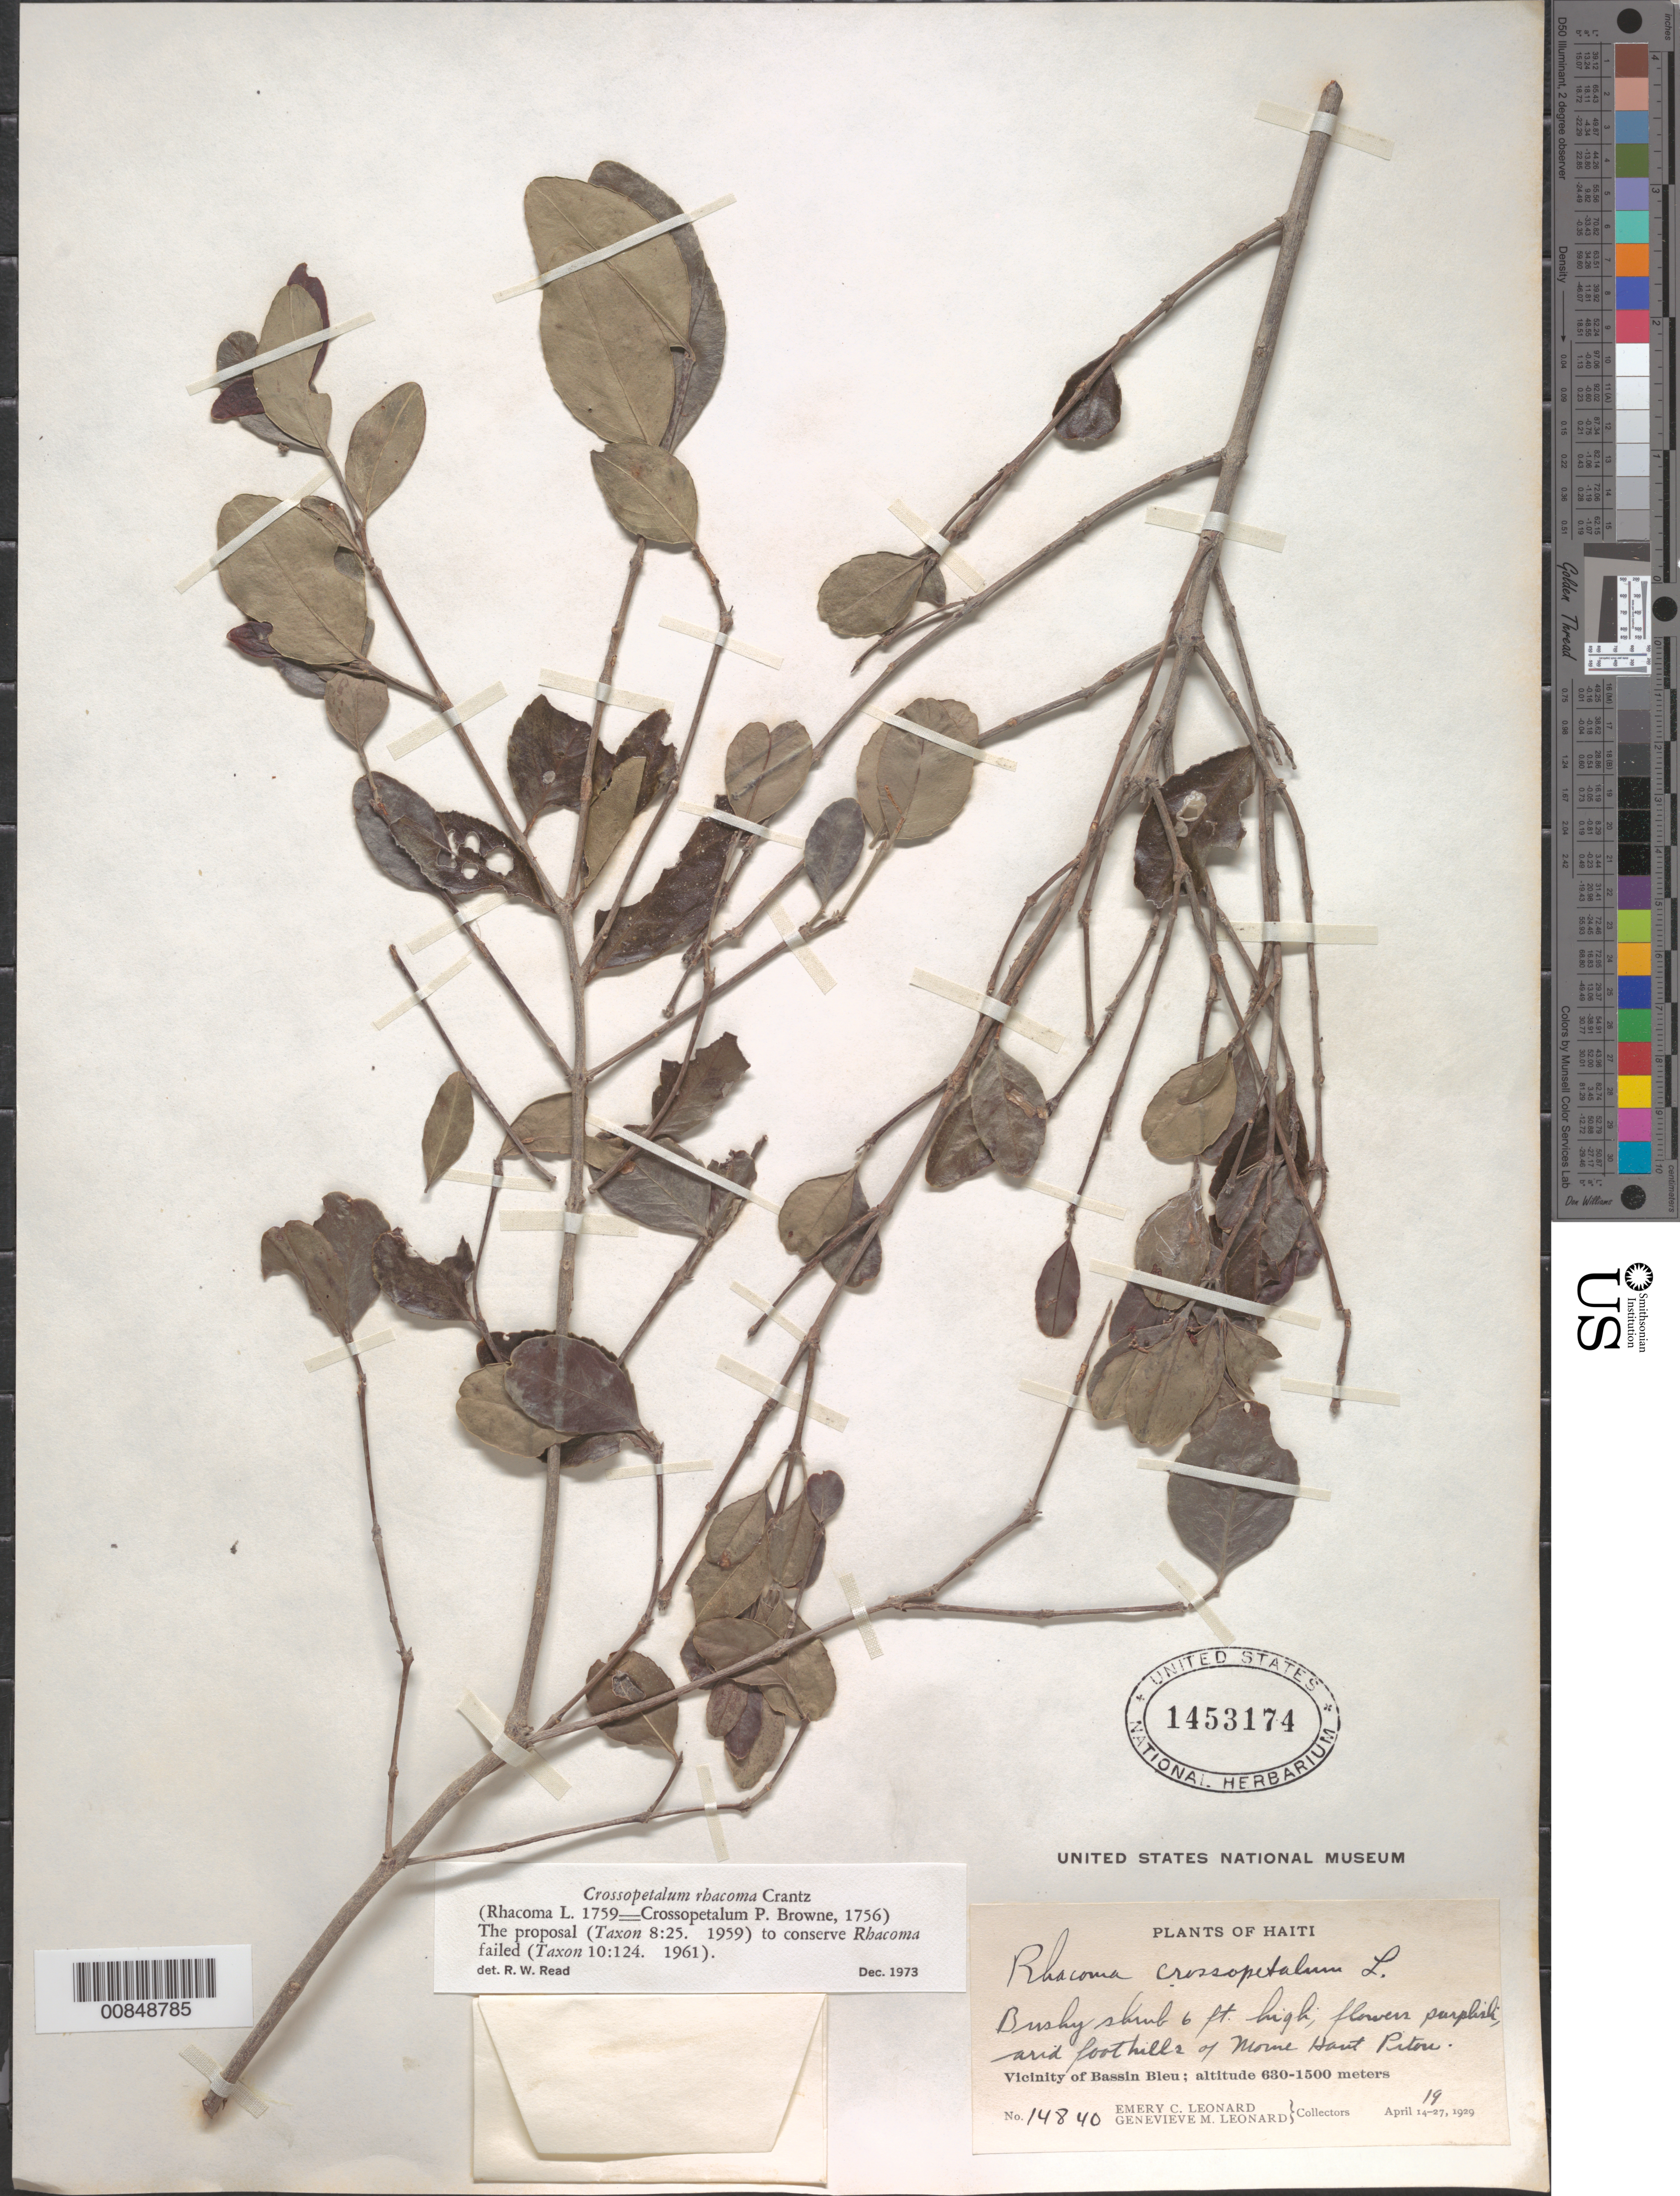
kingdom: Plantae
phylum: Tracheophyta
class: Magnoliopsida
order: Celastrales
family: Celastraceae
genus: Crossopetalum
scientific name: Crossopetalum rhacoma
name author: Crantz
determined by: Read, Robert W., (US), NMNH (UNITED STATES)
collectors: E. C. Leonard & G. M. Leonard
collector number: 14840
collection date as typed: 19 Apr 1929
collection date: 1929-04-19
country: Haiti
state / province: Nord-Ouest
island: Hispaniola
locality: Vicinity of Bassin Bleu, Morne Haut Piton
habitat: Arid foothills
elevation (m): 630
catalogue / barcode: US 1453174